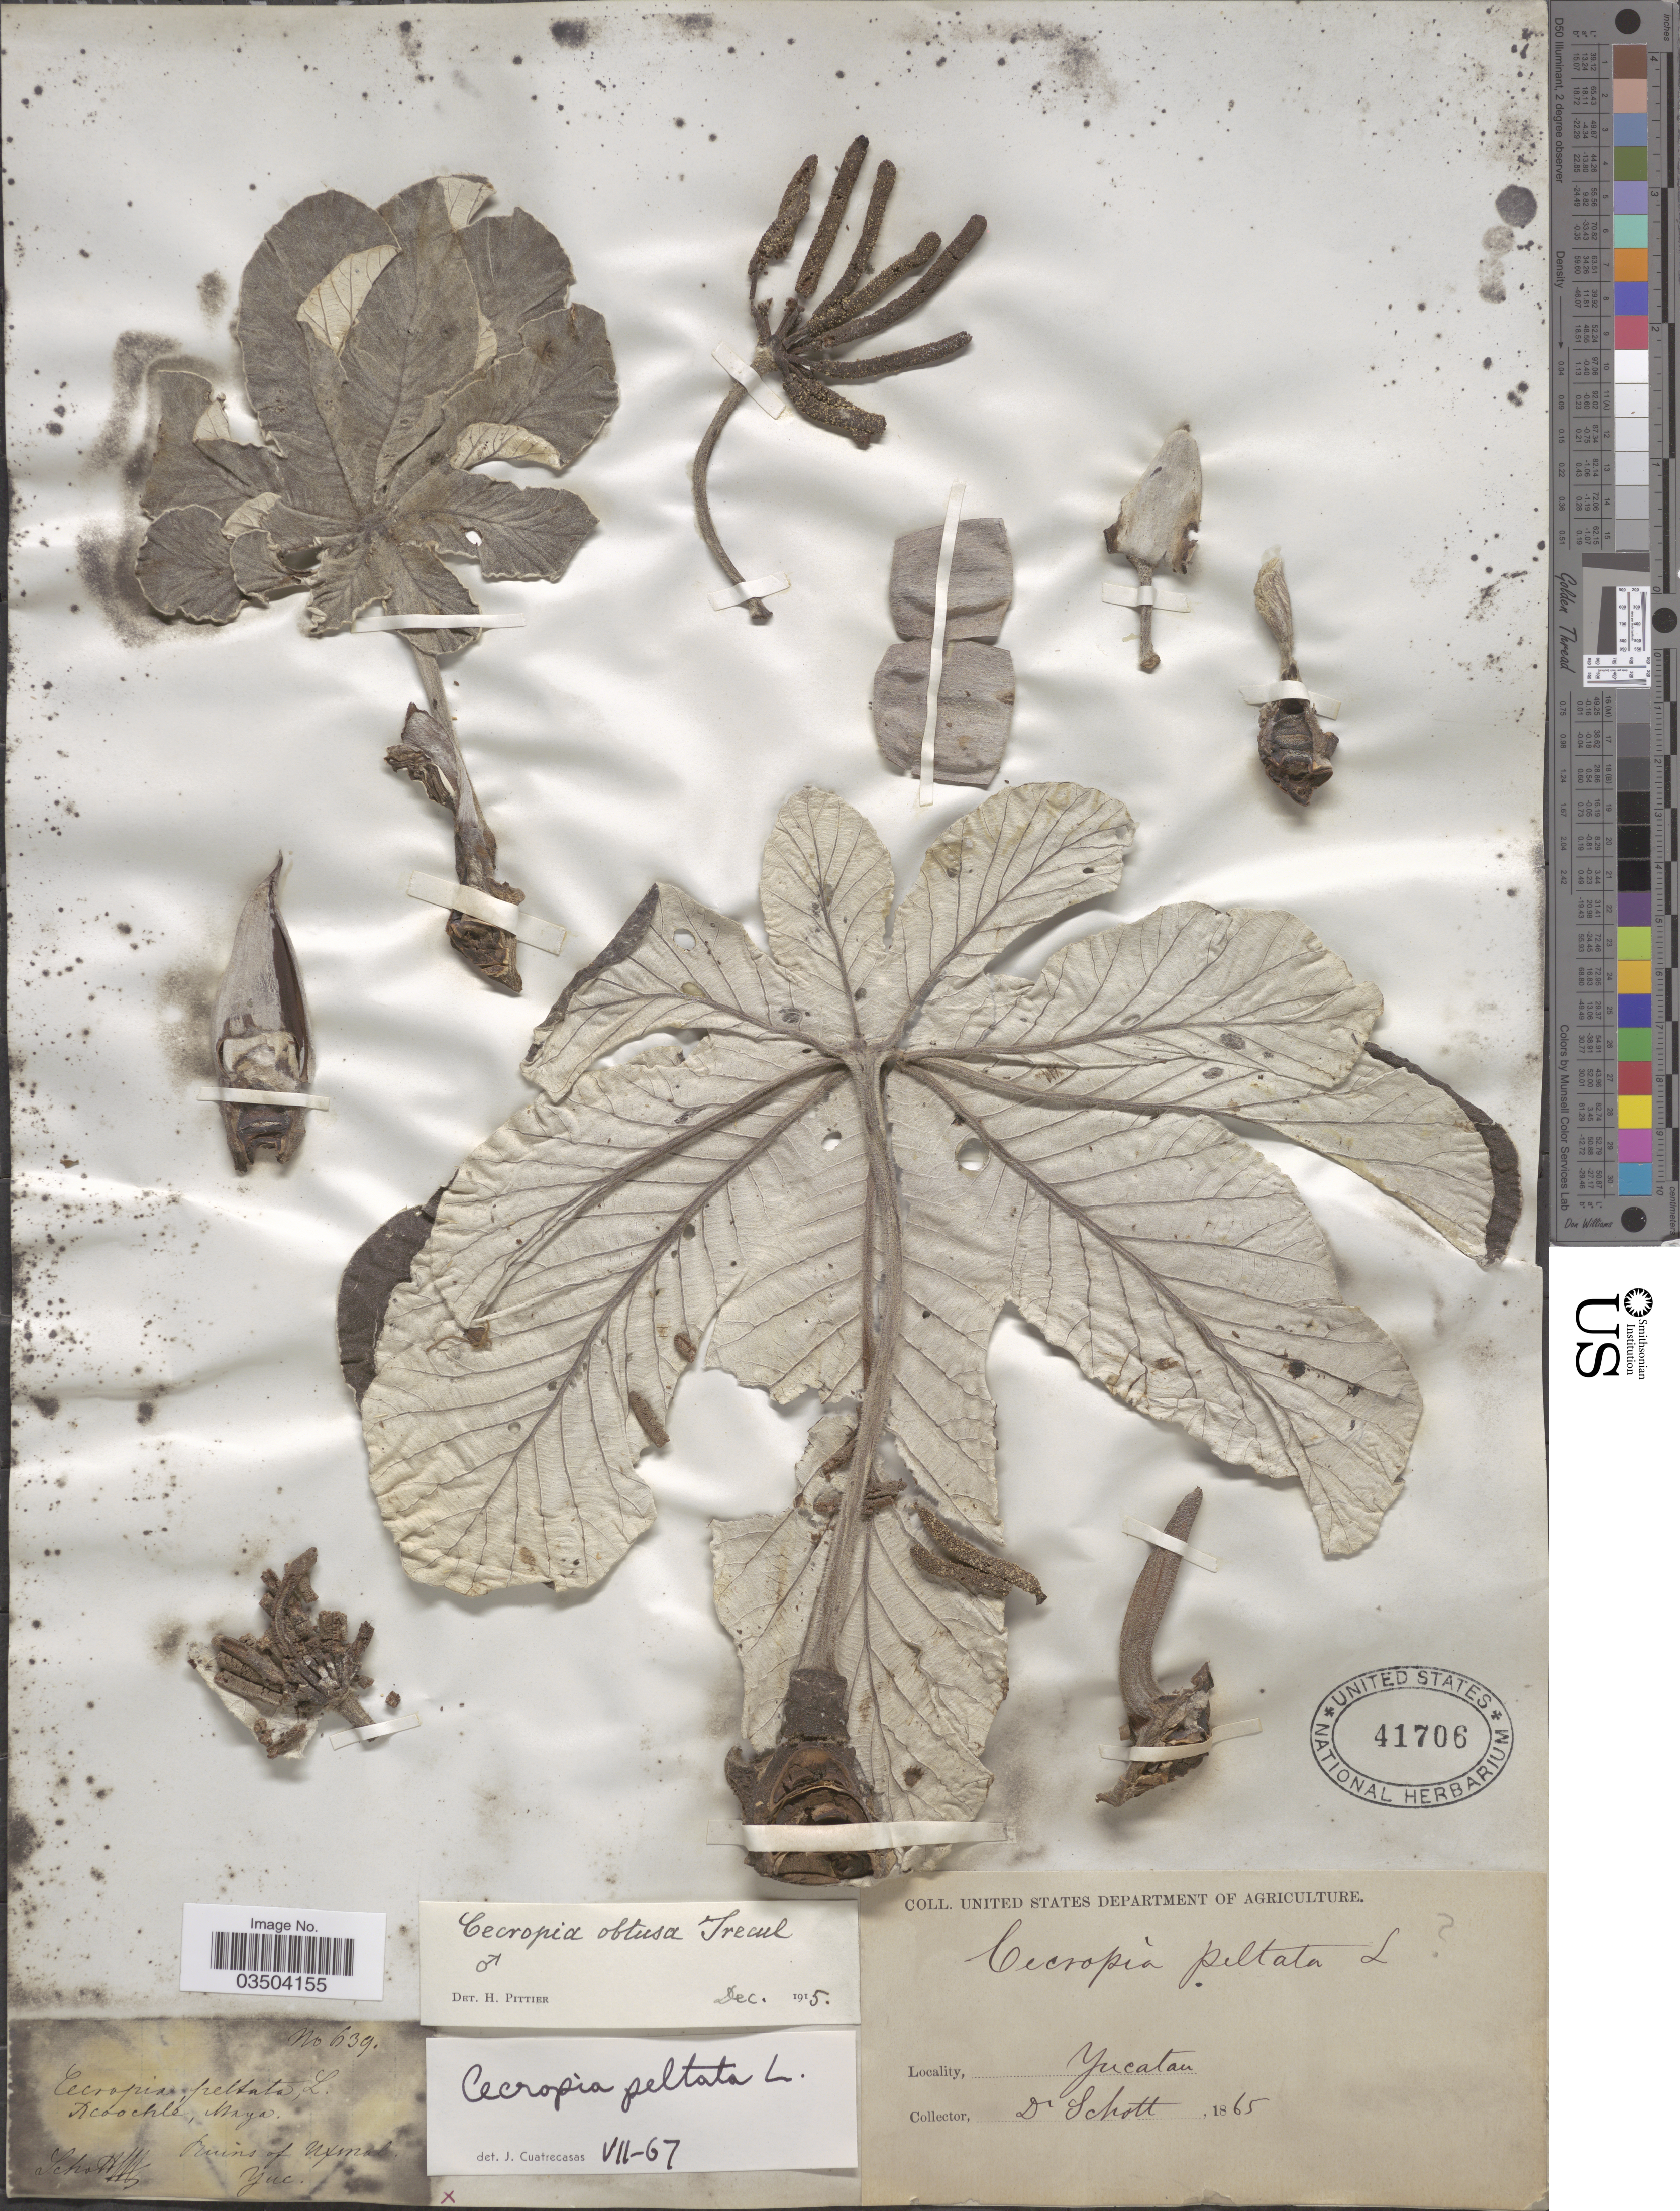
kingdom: Plantae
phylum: Tracheophyta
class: Magnoliopsida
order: Rosales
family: Urticaceae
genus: Cecropia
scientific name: Cecropia peltata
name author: L.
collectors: Schott, --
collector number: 639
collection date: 1865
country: Mexico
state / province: Yucatán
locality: Ruins of Uxmal.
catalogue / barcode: US 41706